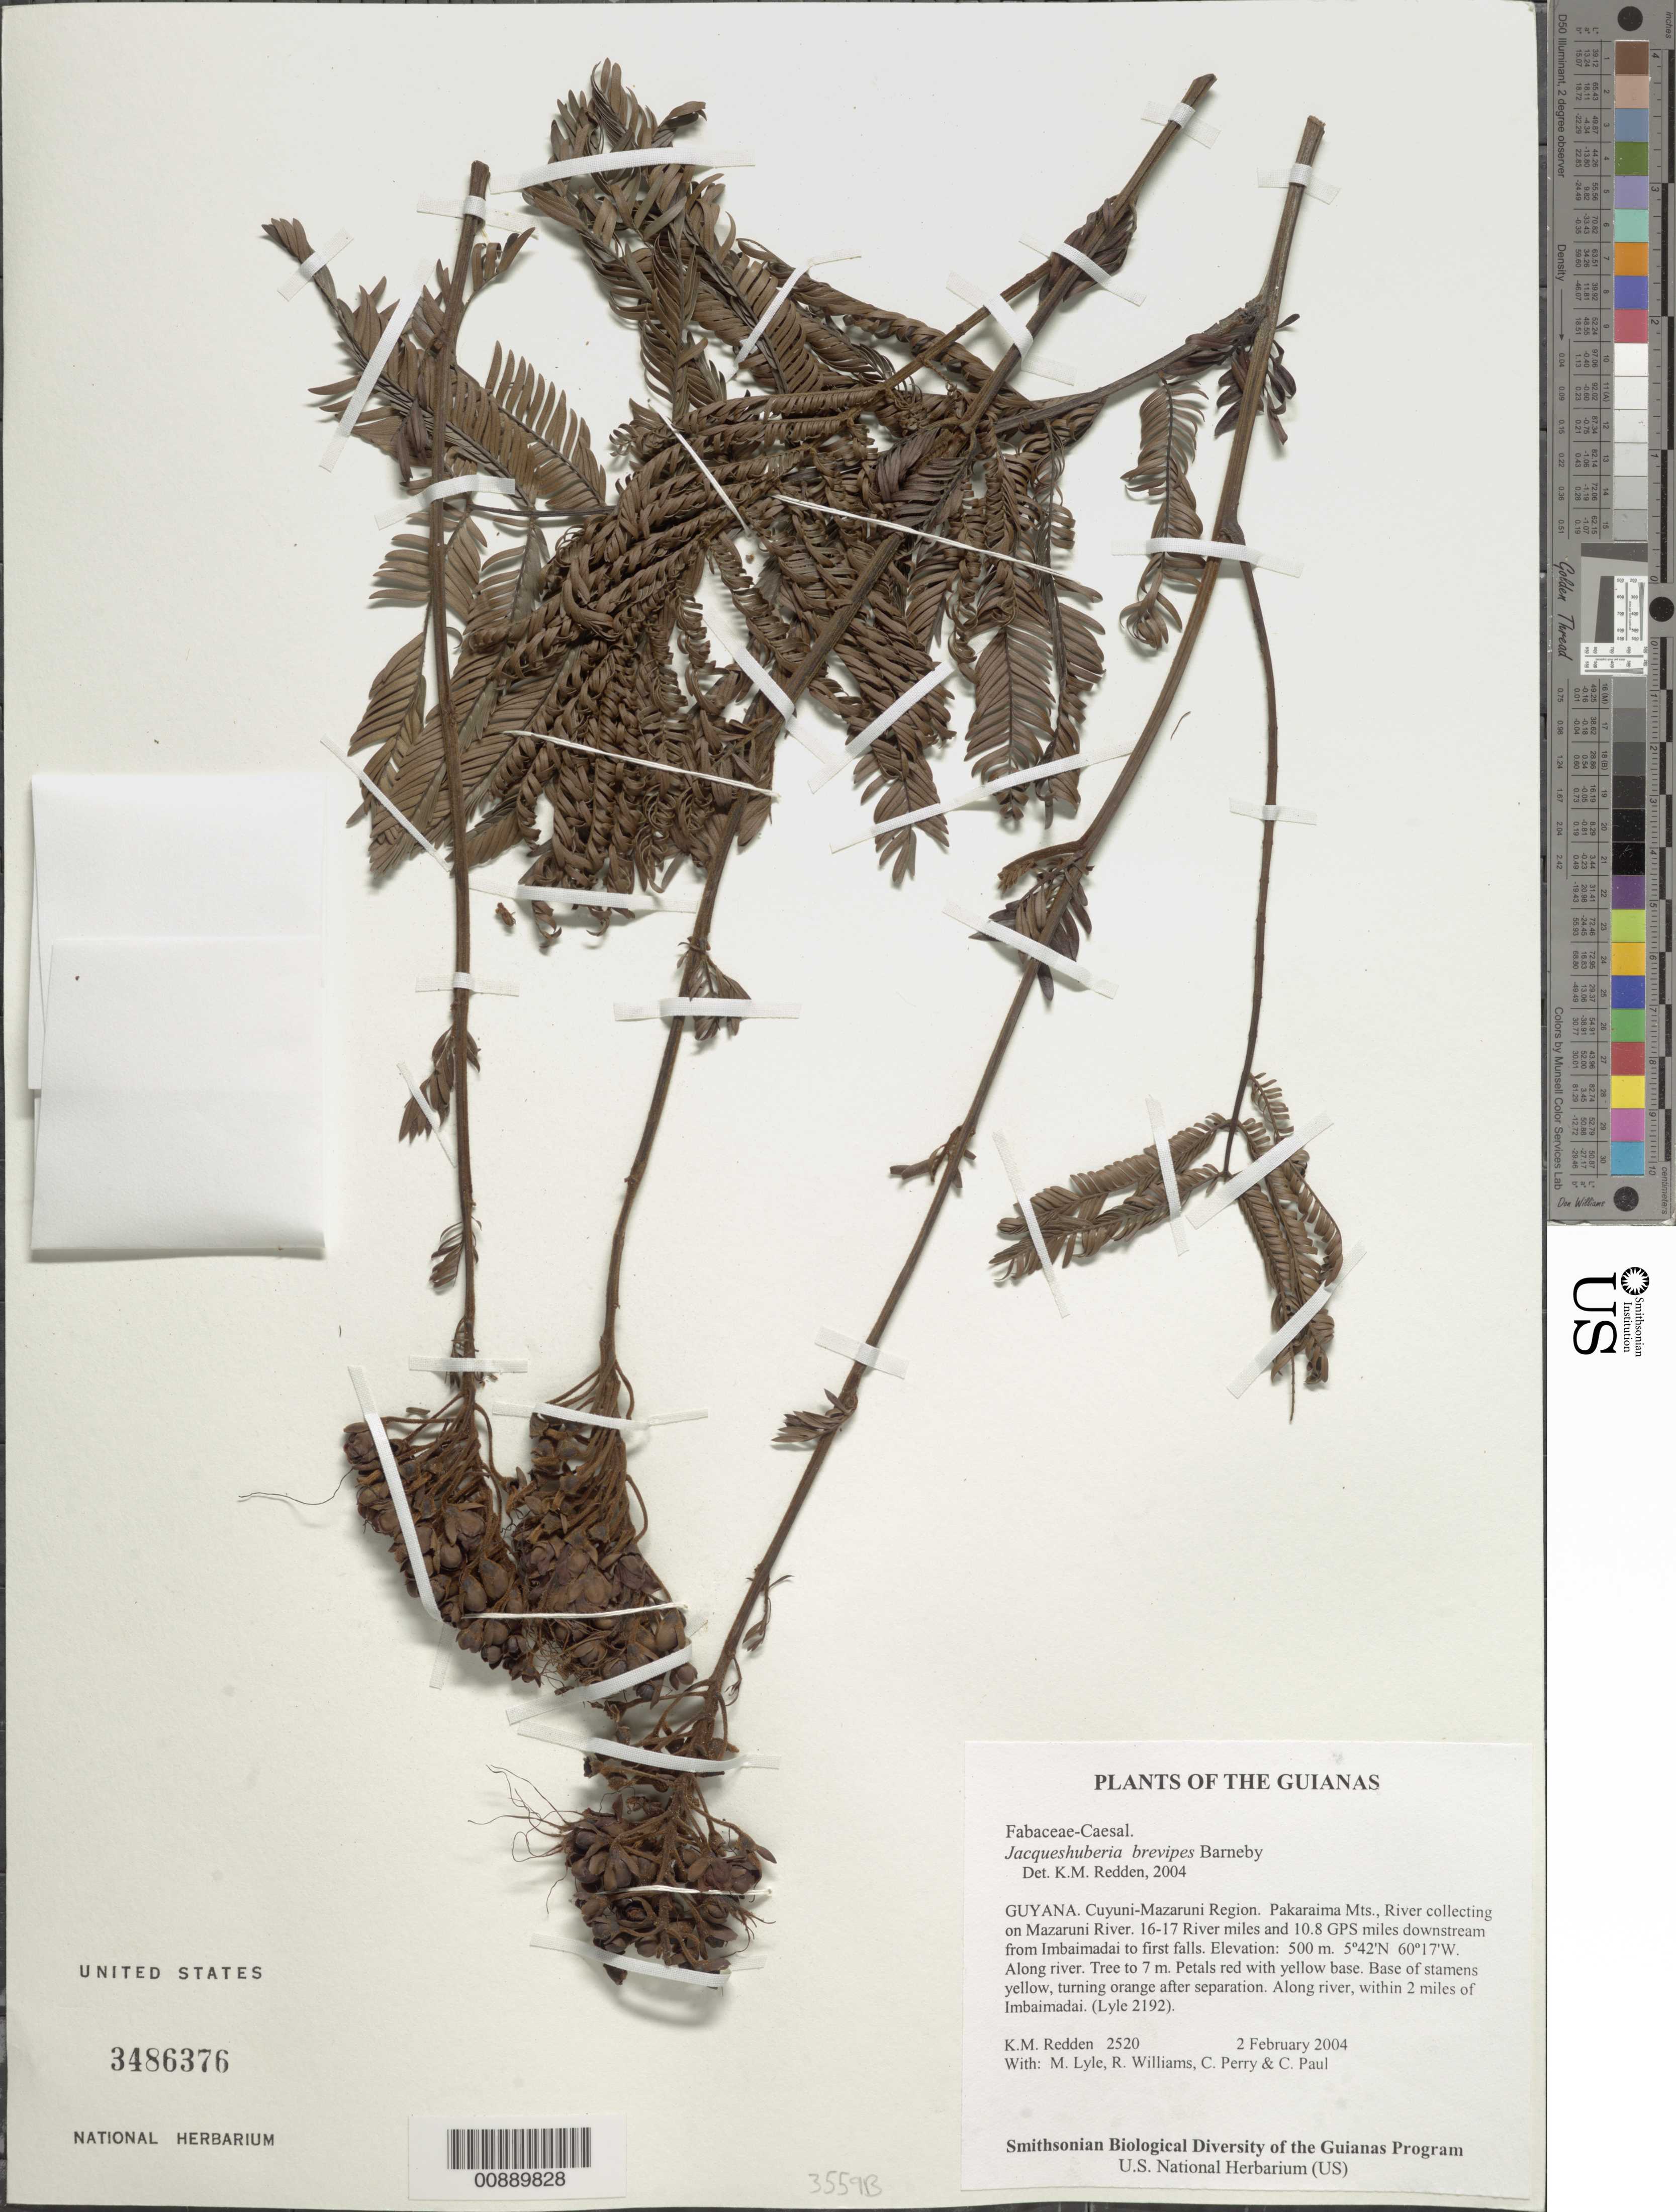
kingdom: Plantae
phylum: Tracheophyta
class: Magnoliopsida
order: Fabales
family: Fabaceae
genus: Jacqueshuberia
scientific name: Jacqueshuberia brevipes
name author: Barneby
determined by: Redden, K. M.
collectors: K. M. Redden, M. Lyle, R. Williams, C. Perry & C. Paul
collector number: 2520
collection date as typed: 2 February 2004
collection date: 2004-02-02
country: Guyana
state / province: Cuyuni-Mazaruni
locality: Pakaraima Mts., River collecting on Mazaruni River. 16-17 River miles and 10.8 GPS miles downstream from Imbaimadai to first falls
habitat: Along river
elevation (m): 500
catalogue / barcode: US 3486376